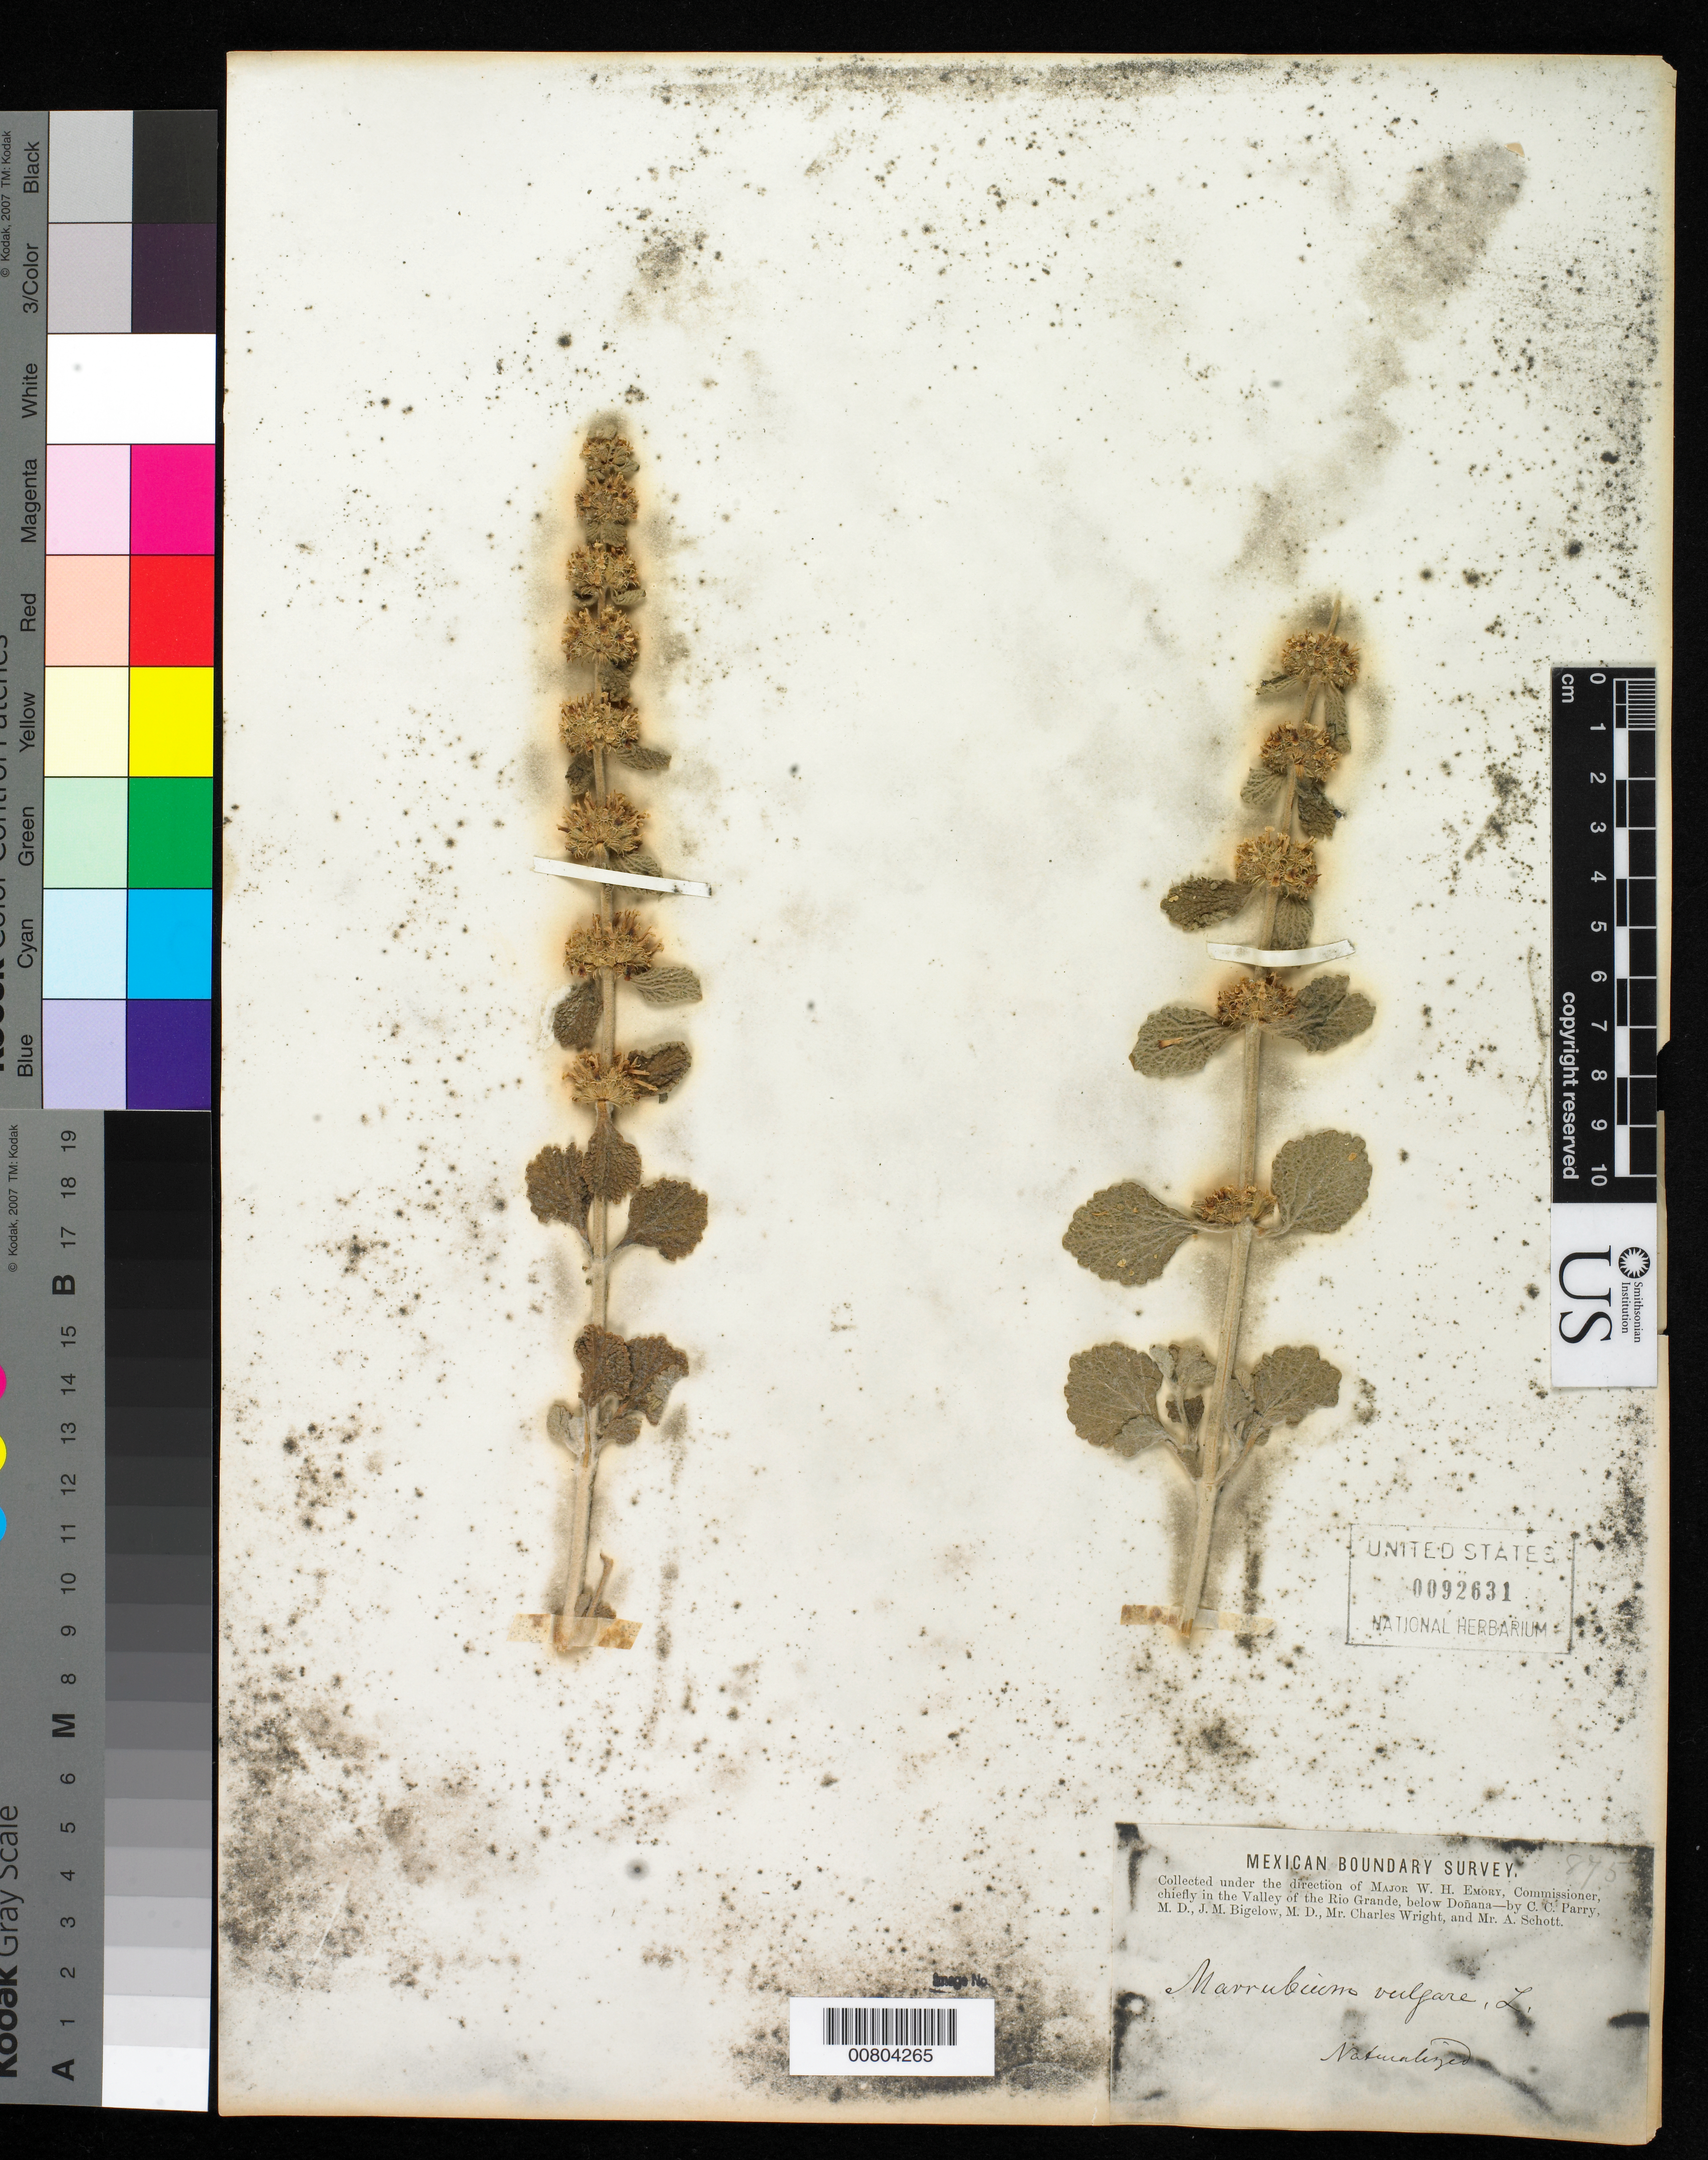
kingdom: Plantae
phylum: Tracheophyta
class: Magnoliopsida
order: Lamiales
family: Lamiaceae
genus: Marrubium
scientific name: Marrubium vulgare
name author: L.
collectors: C. C. Parry, J. M. Bigelow, C. Wright & A. C. V. Schott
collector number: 875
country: United States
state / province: New Mexico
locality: Valley of the Rio Grande, below Doñana, New Mexico.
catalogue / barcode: US 92631